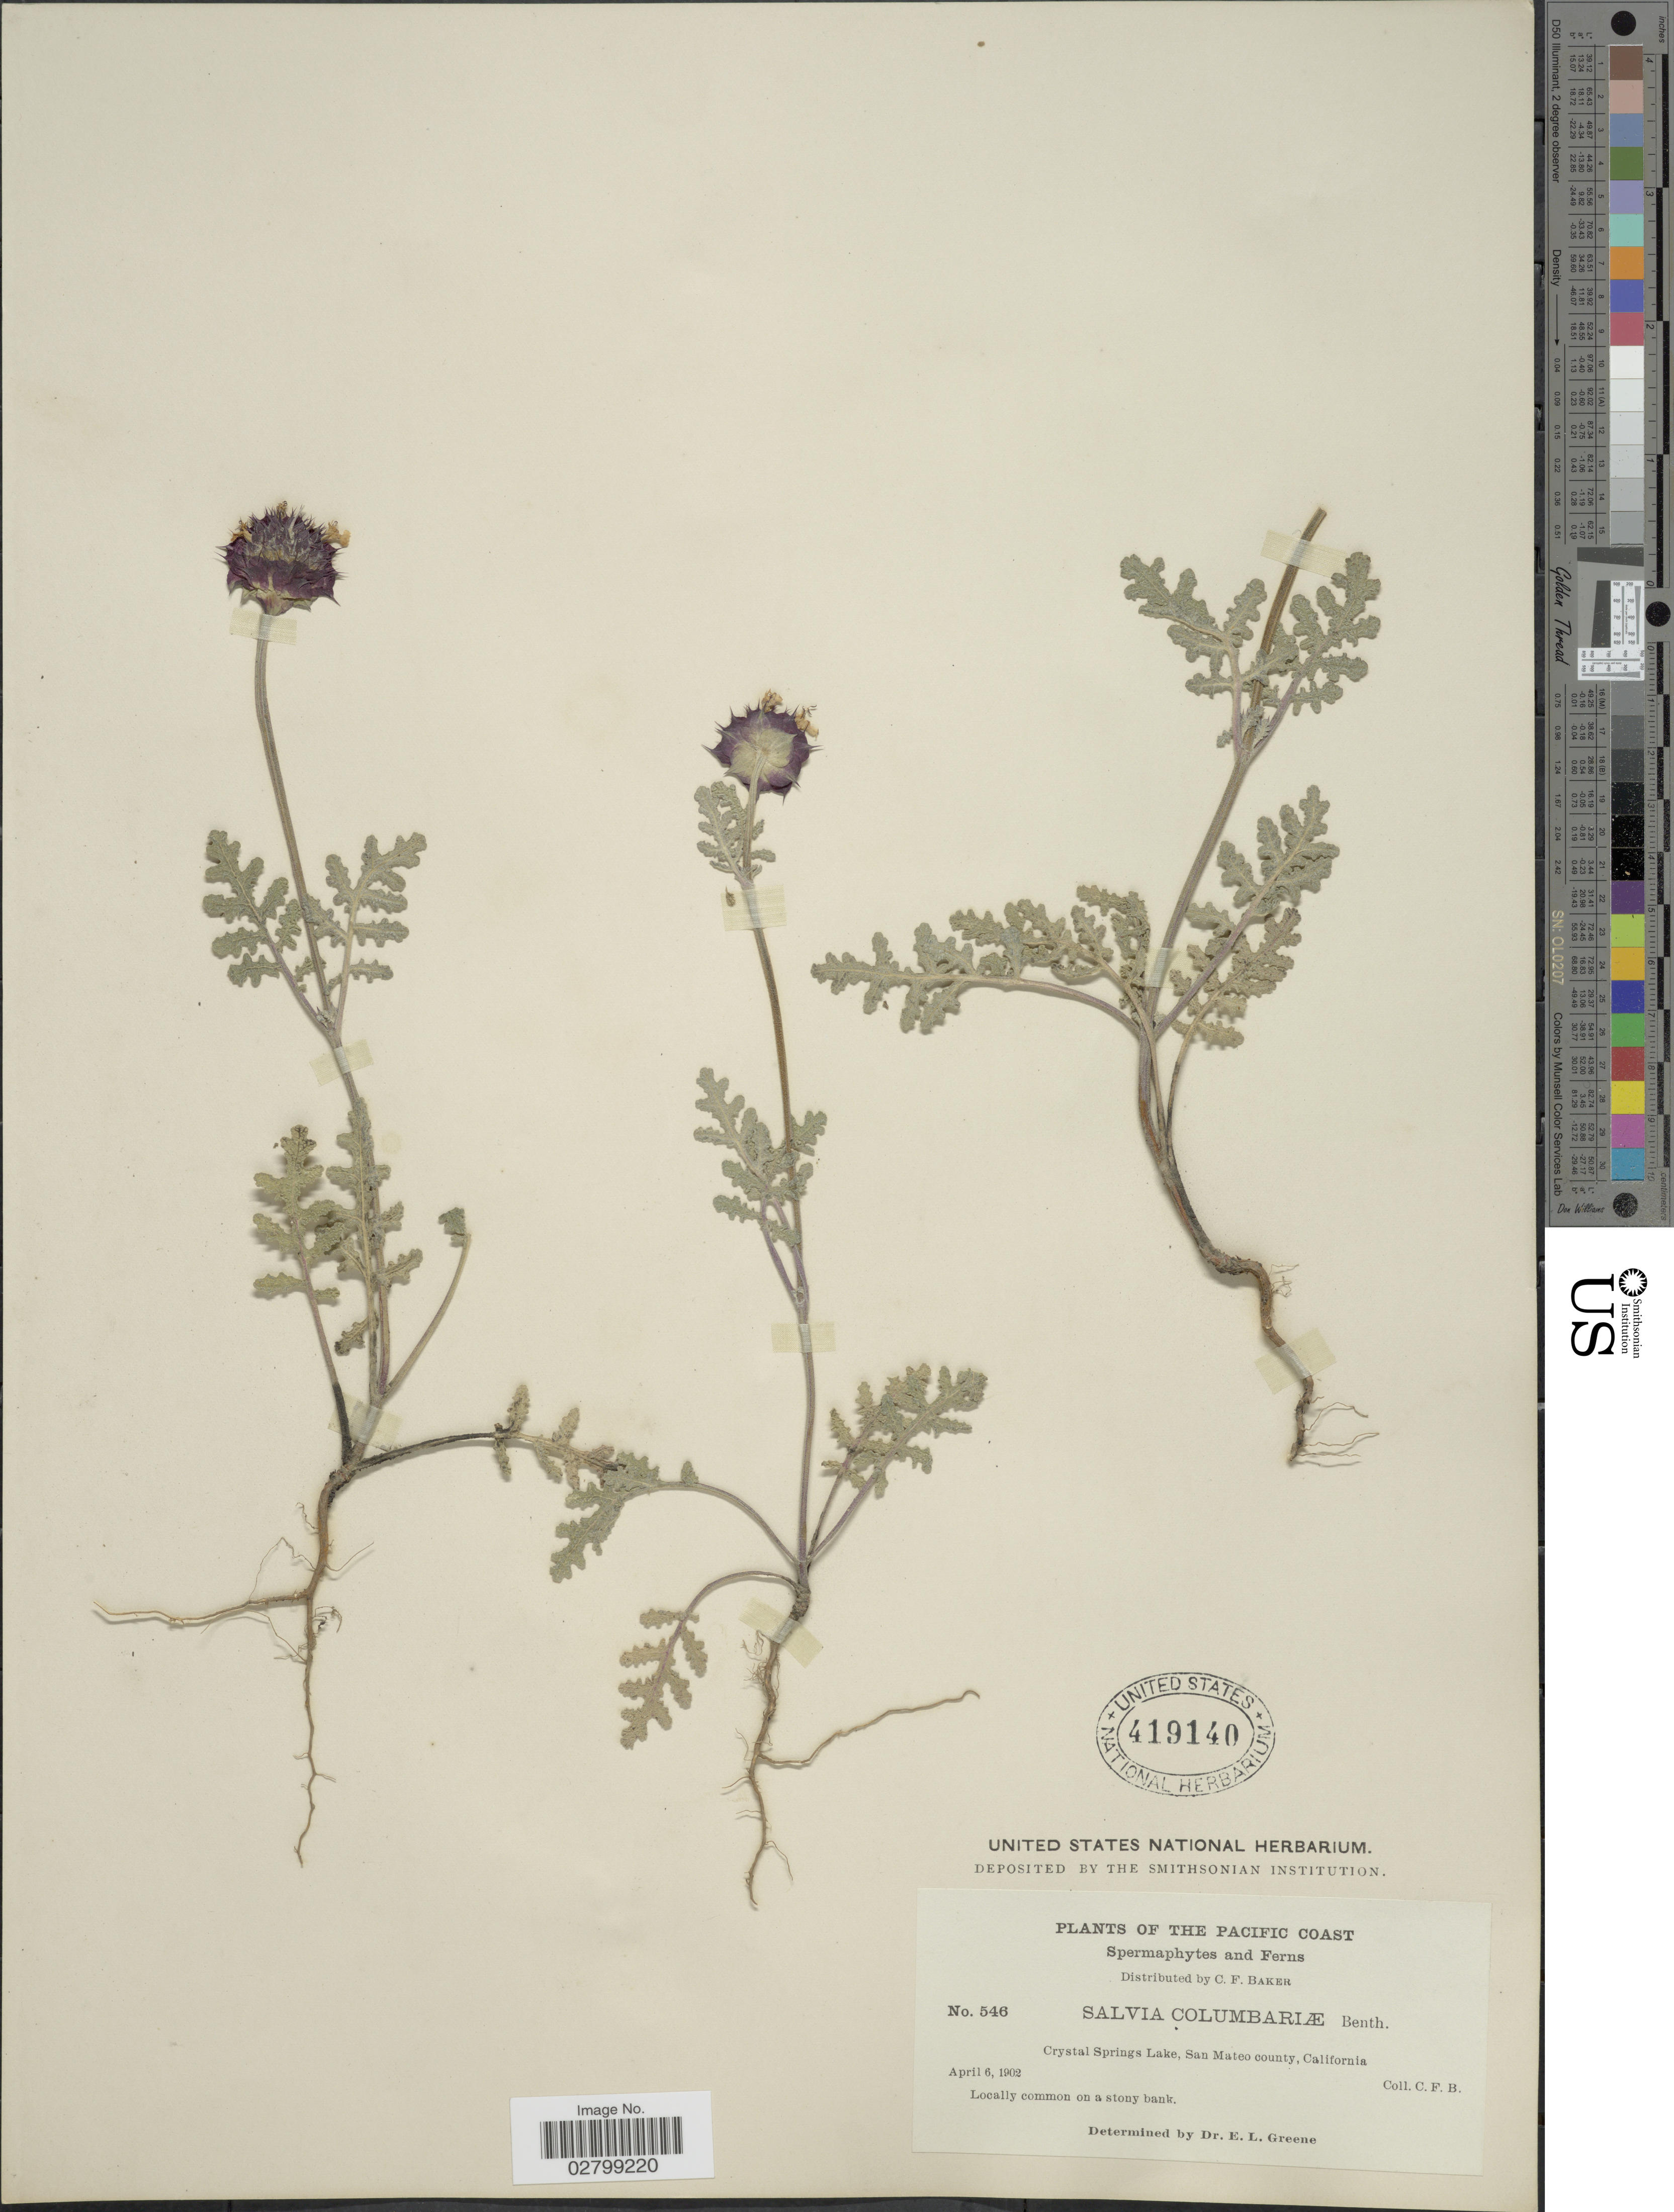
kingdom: Plantae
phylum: Tracheophyta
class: Magnoliopsida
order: Lamiales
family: Lamiaceae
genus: Salvia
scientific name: Salvia columbariae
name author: Benth.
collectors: C. F. Baker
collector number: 546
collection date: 1902-04-06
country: United States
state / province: California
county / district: San Mateo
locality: The Pacific Coast. Crystal Springs Lake, San Mateo county.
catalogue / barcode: US 419140